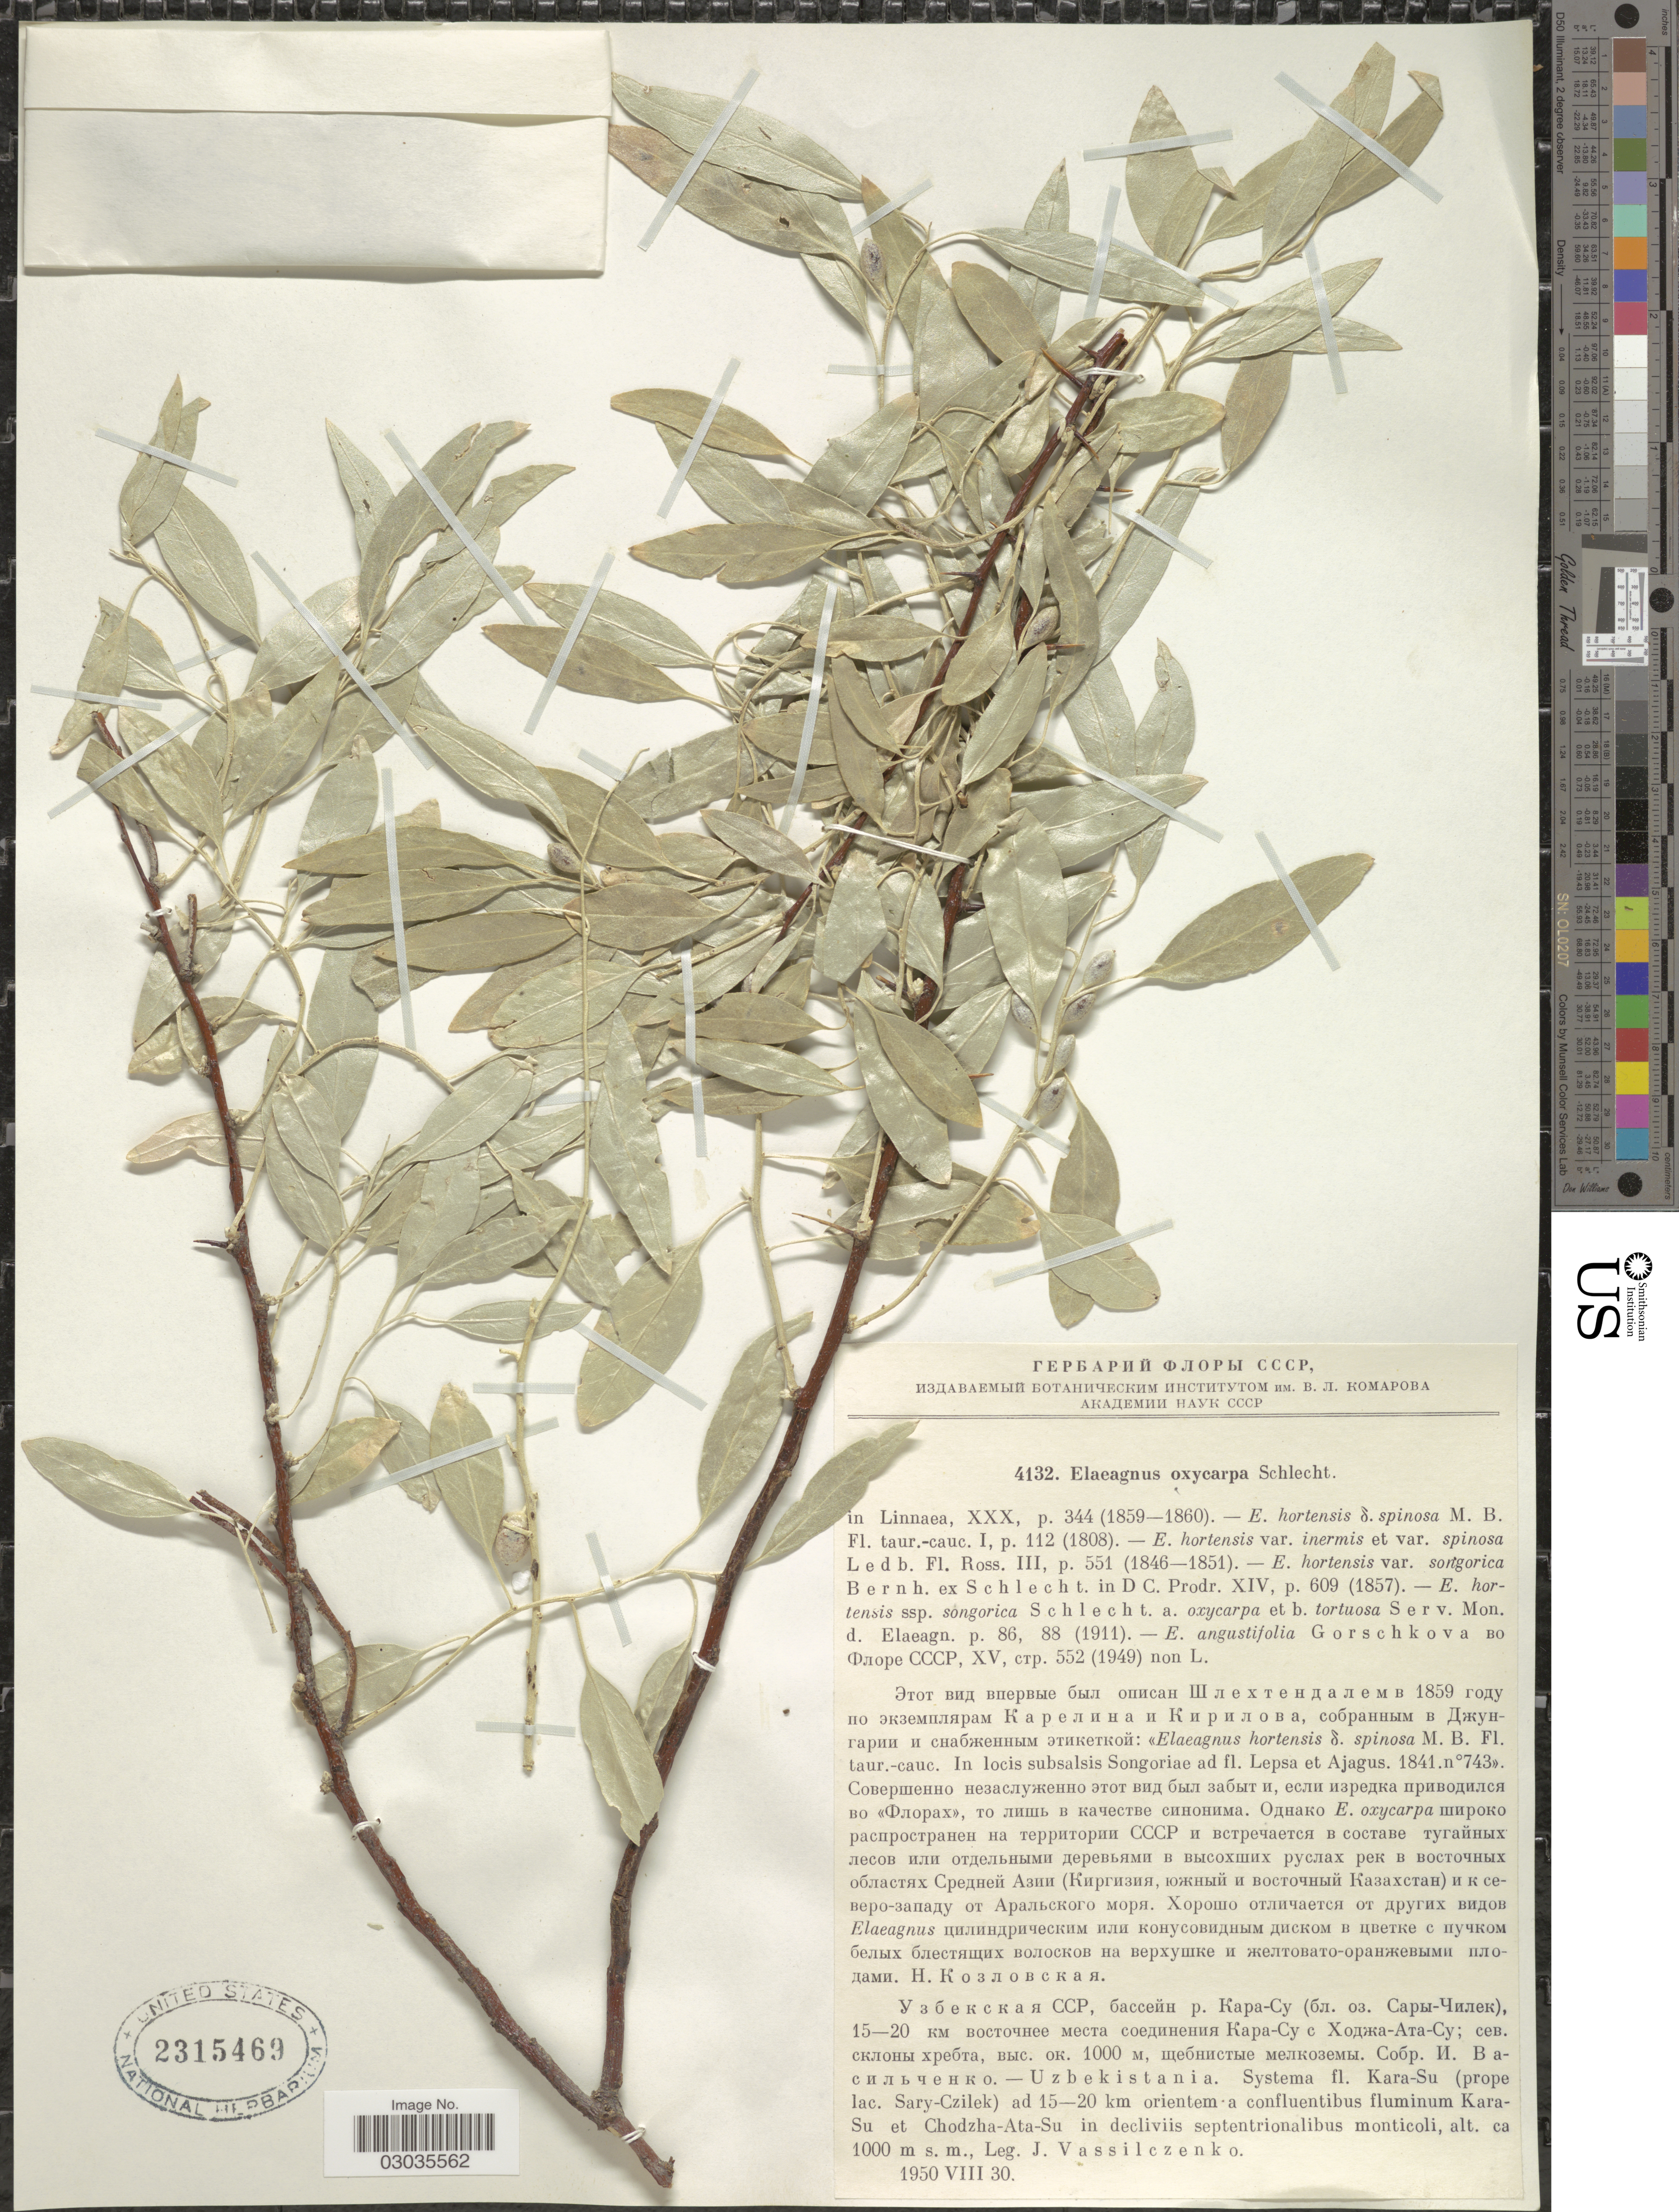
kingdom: Plantae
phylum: Tracheophyta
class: Magnoliopsida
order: Rosales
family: Elaeagnaceae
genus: Elaeagnus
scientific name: Elaeagnus oxycarpa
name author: Schltdl.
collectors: J. Vassilczenko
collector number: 4132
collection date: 1950-08-30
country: Uzbekistan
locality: Uzbekistania. Systema fl. Kara-Su (prope lac. Sary-Czilek) ad 15-20 km orientem a confluentibus fluminum Kara-Su et Chodzha-Ata-Su in decliviis septentrionalibus monticoli.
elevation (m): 1000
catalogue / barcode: US 2315469